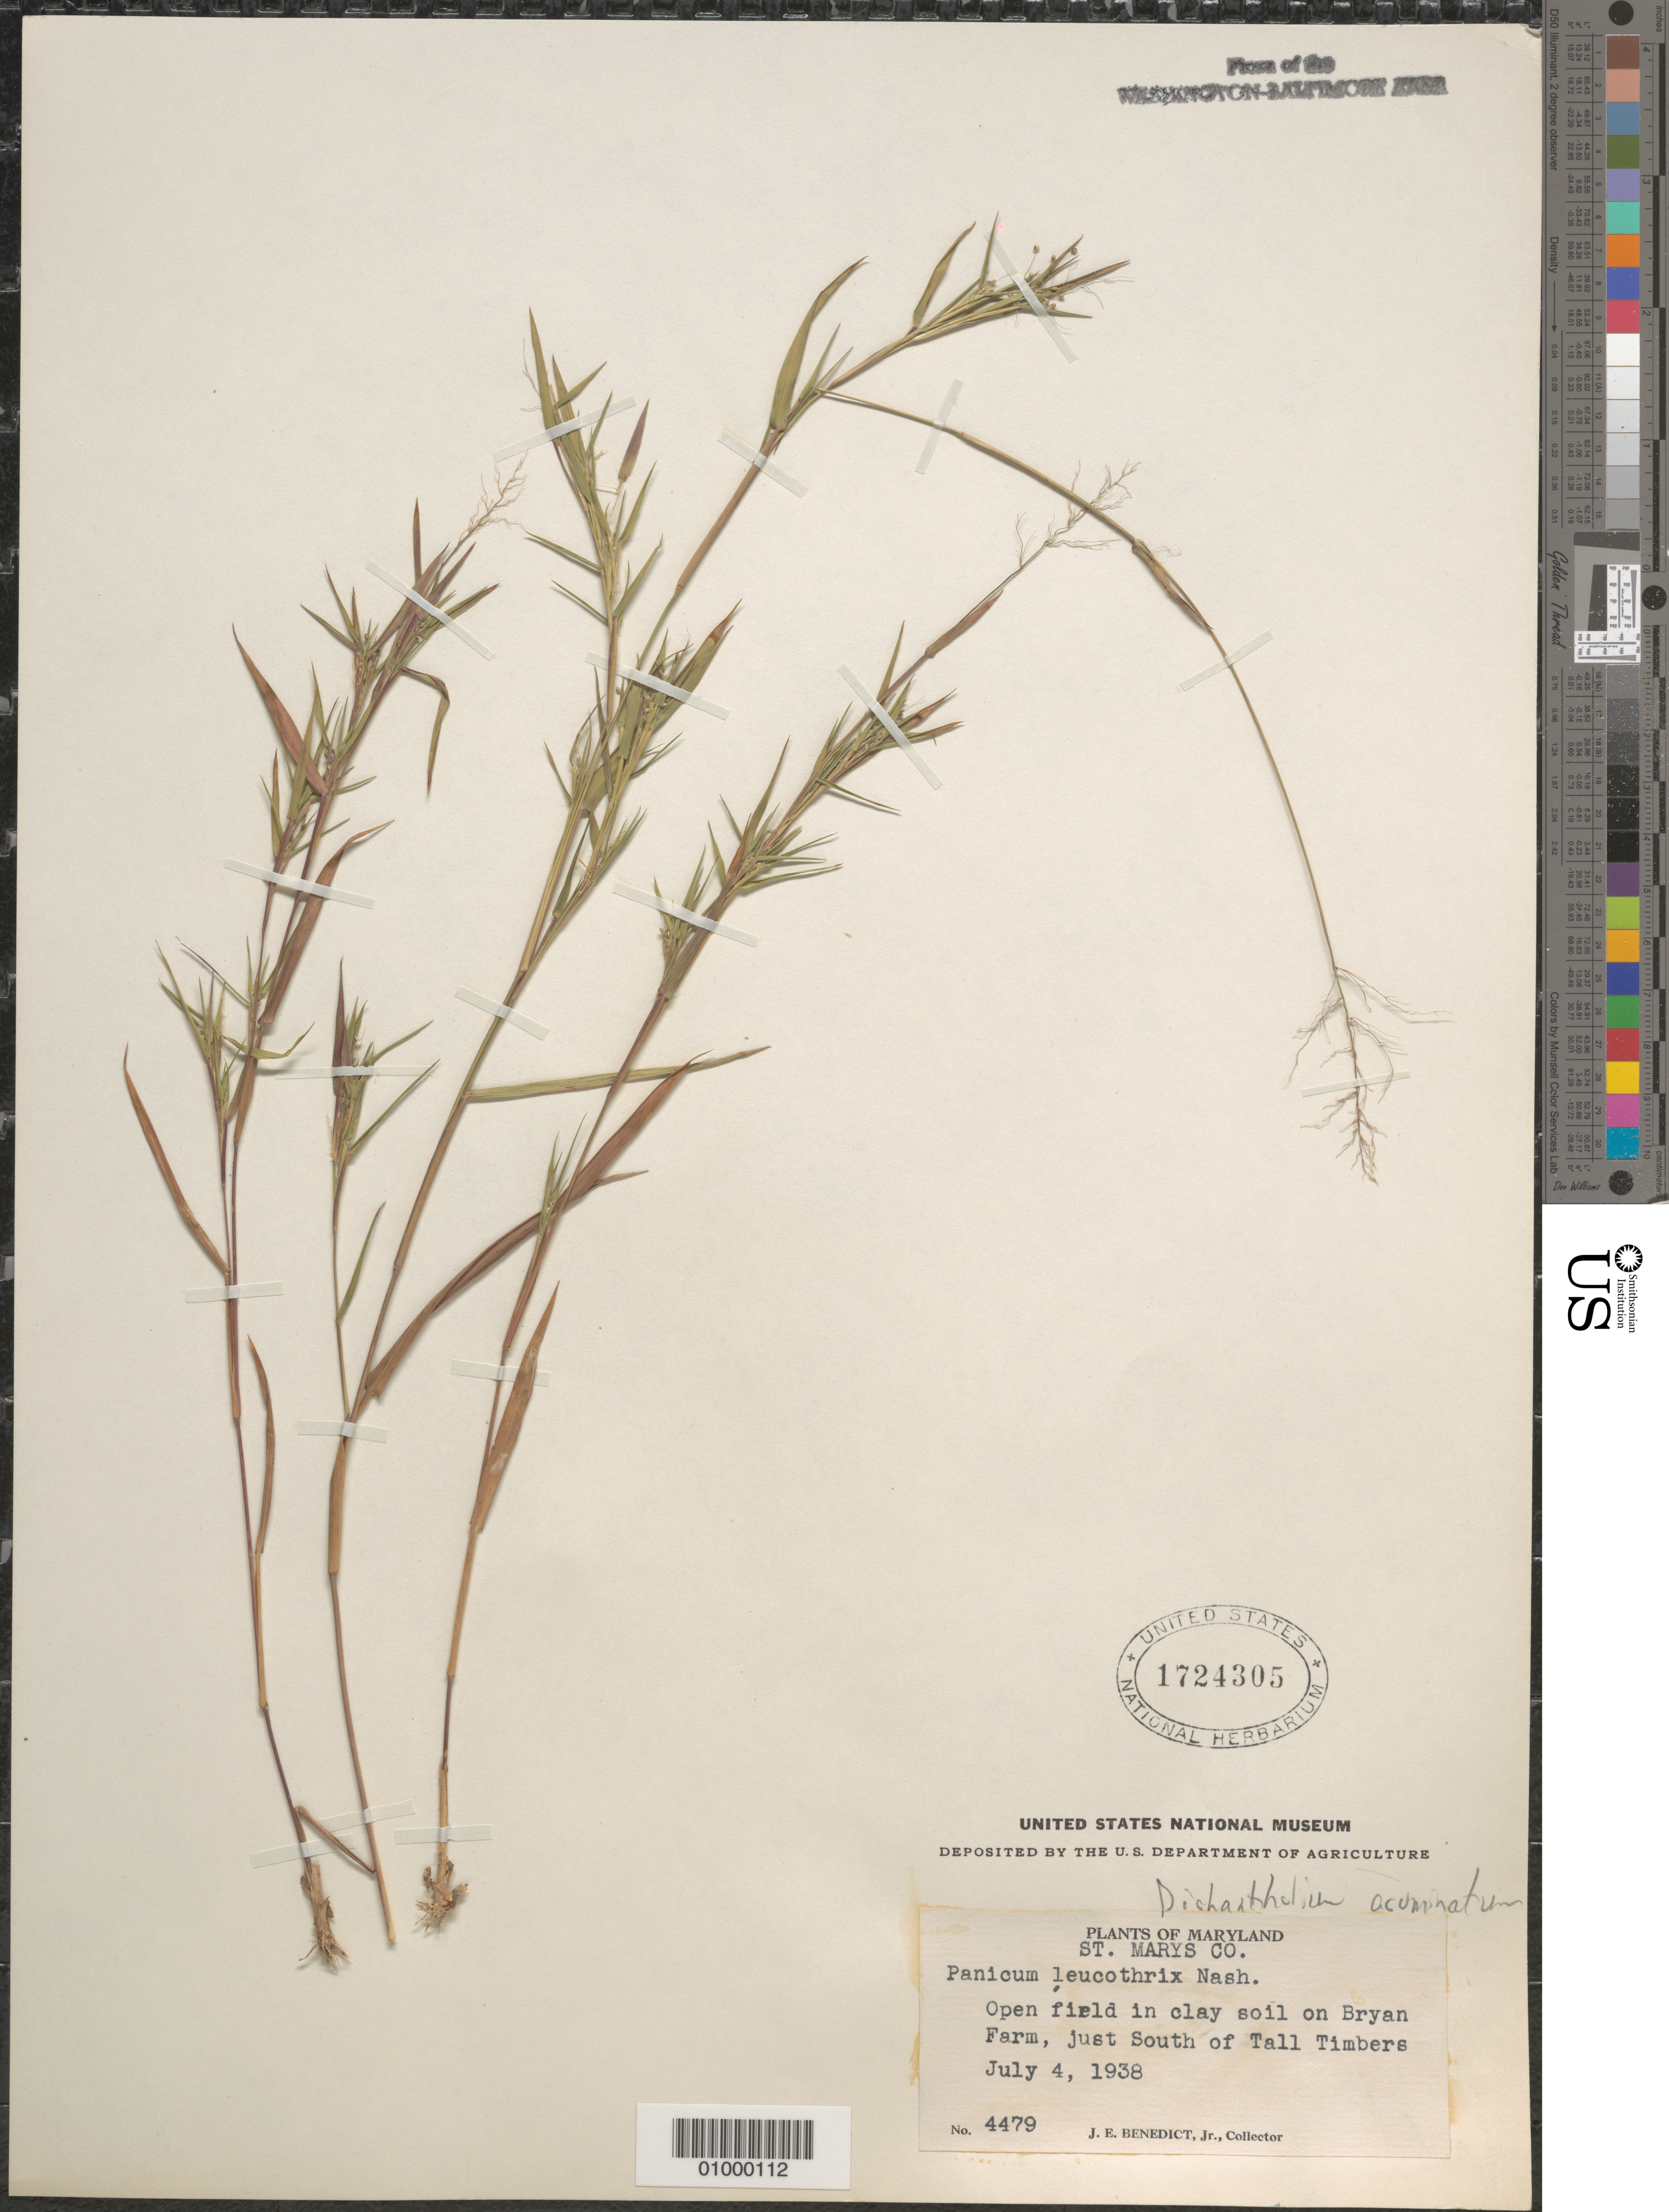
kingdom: Plantae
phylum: Tracheophyta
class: Liliopsida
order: Poales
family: Poaceae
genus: Dichanthelium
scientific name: Dichanthelium acuminatum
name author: (Sw.) Gould & C.A. Clark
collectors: J. E. Benedict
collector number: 4479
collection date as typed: July 4, 1938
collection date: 1938-07-04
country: United States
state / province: Maryland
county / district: St. Mary's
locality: Bryan Farm, just south of Tall Timbres.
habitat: open field in clay soil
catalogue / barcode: US 1724305